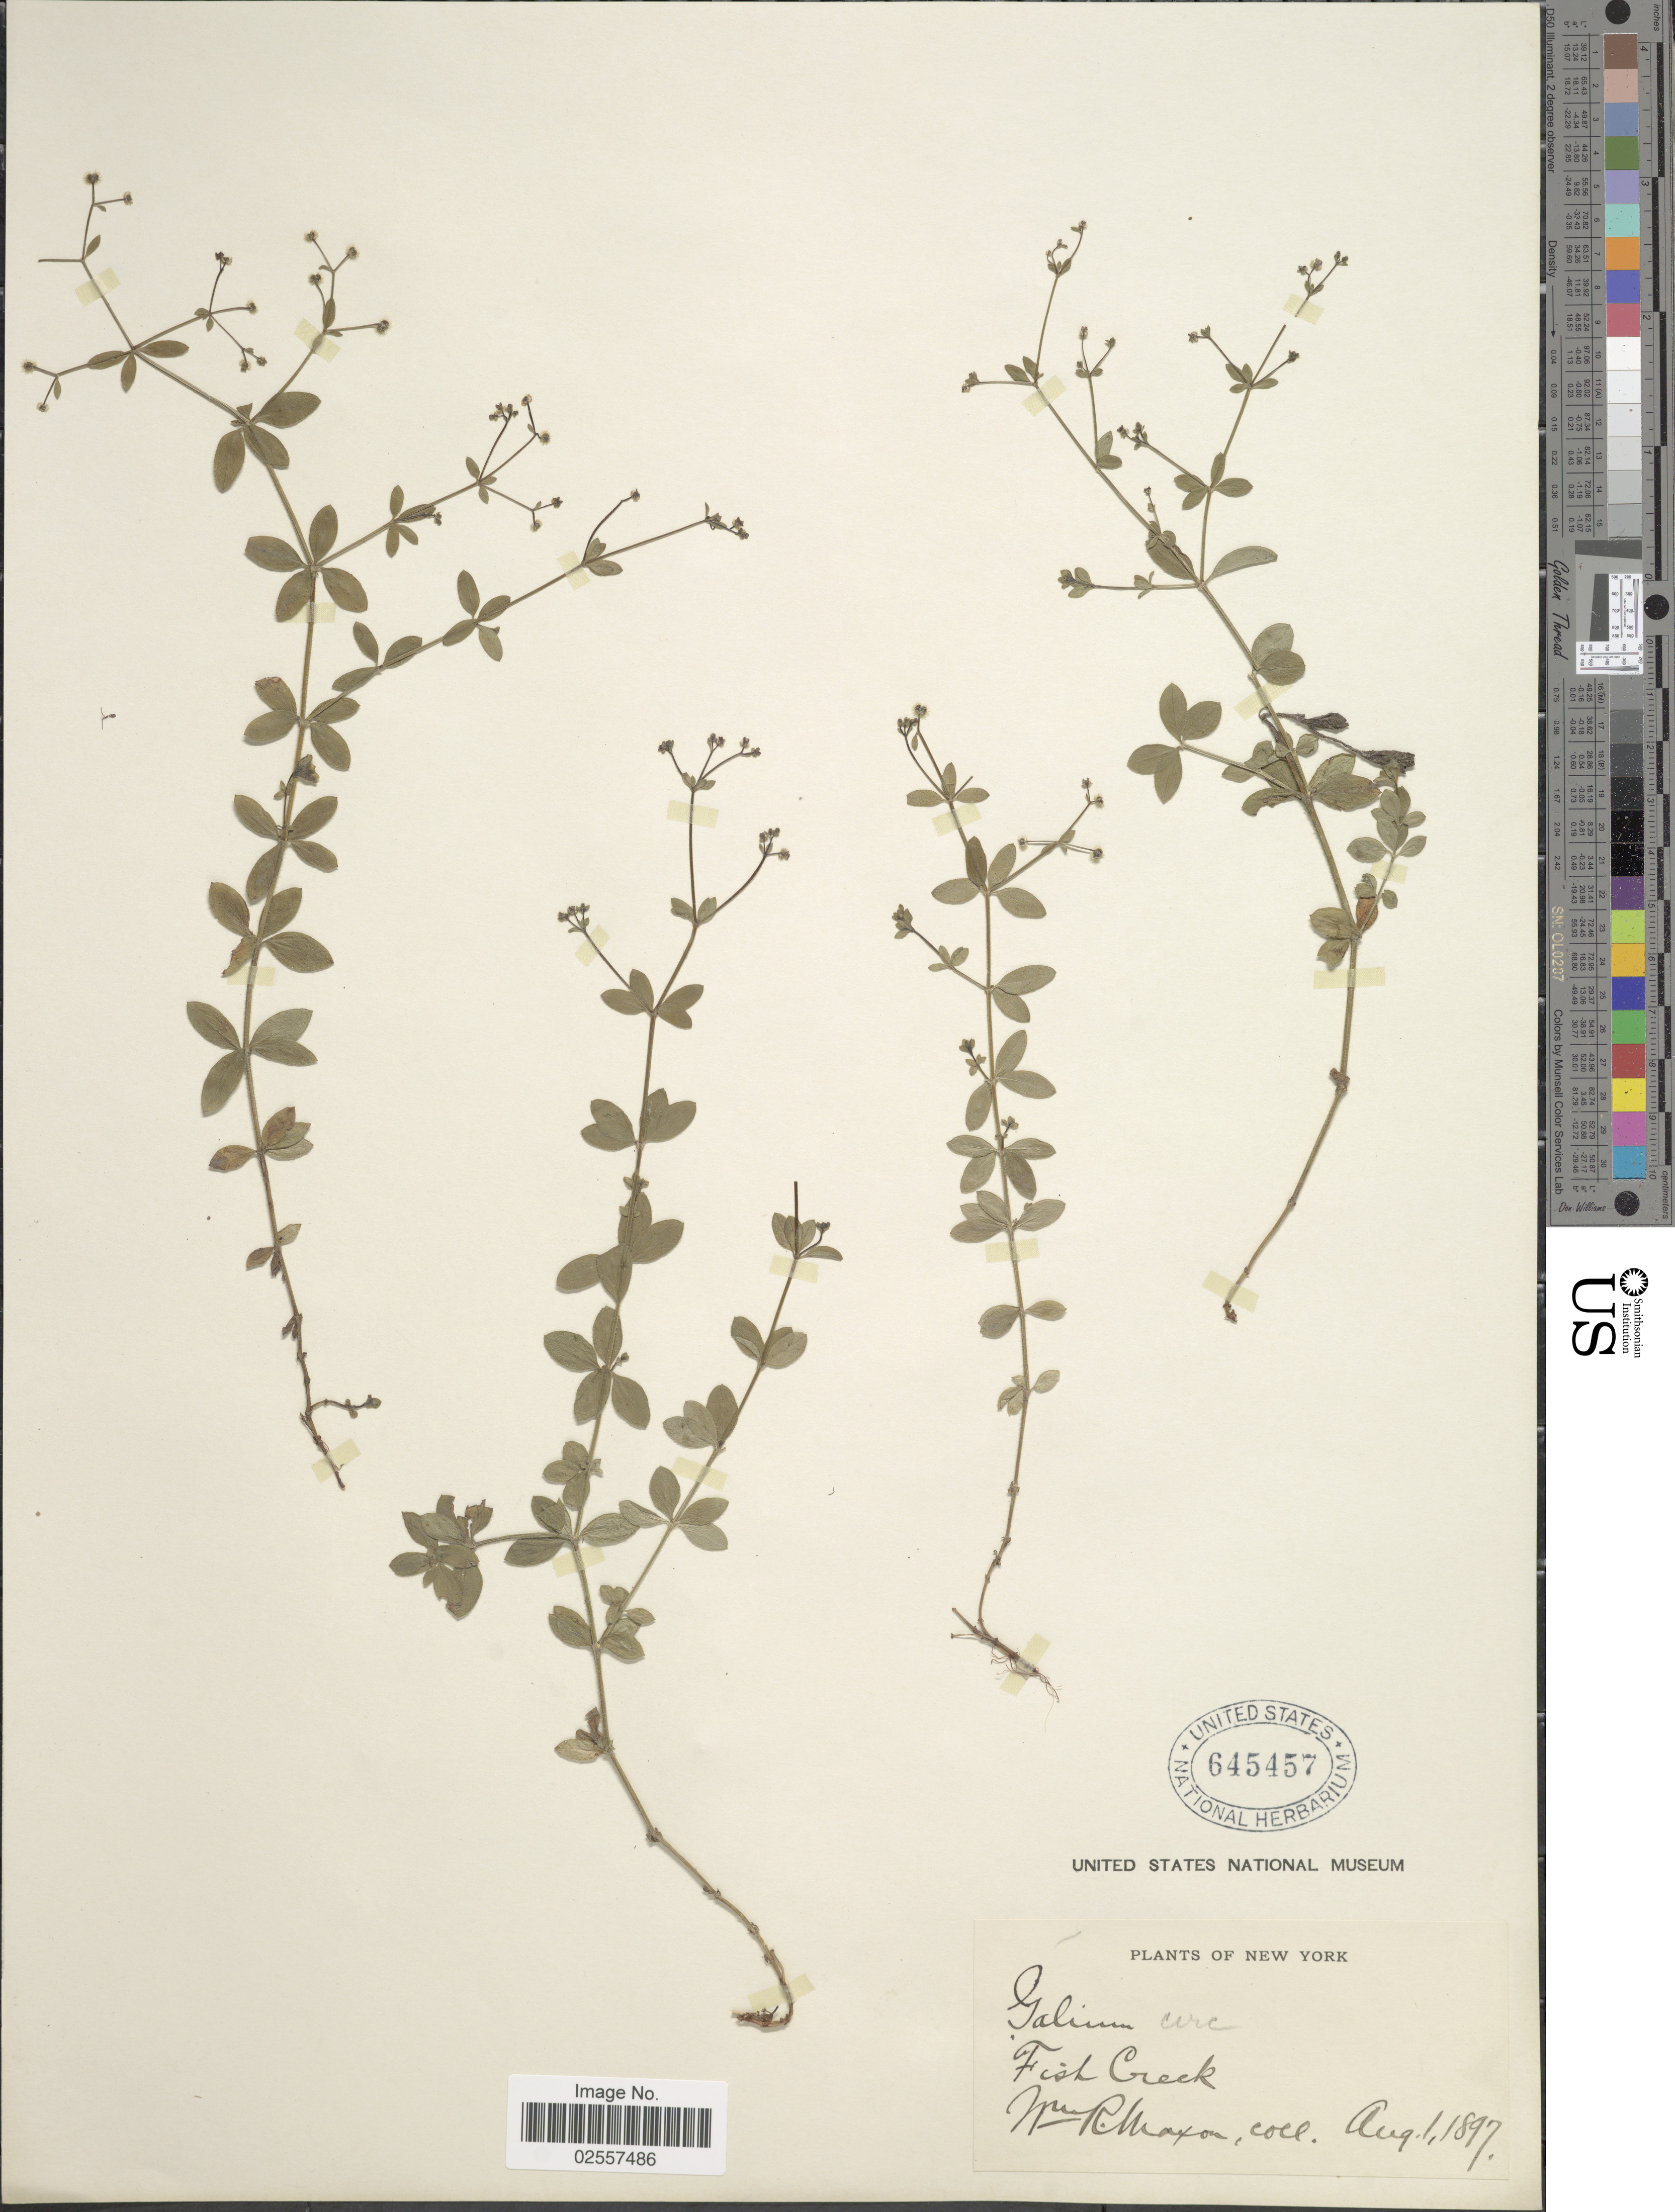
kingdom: Plantae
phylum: Tracheophyta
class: Magnoliopsida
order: Gentianales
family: Rubiaceae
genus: Galium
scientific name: Galium circaezans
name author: Michx.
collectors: W. R. Maxon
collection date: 1897-08-01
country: United States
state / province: New York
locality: Fish Creek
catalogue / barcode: US 645457